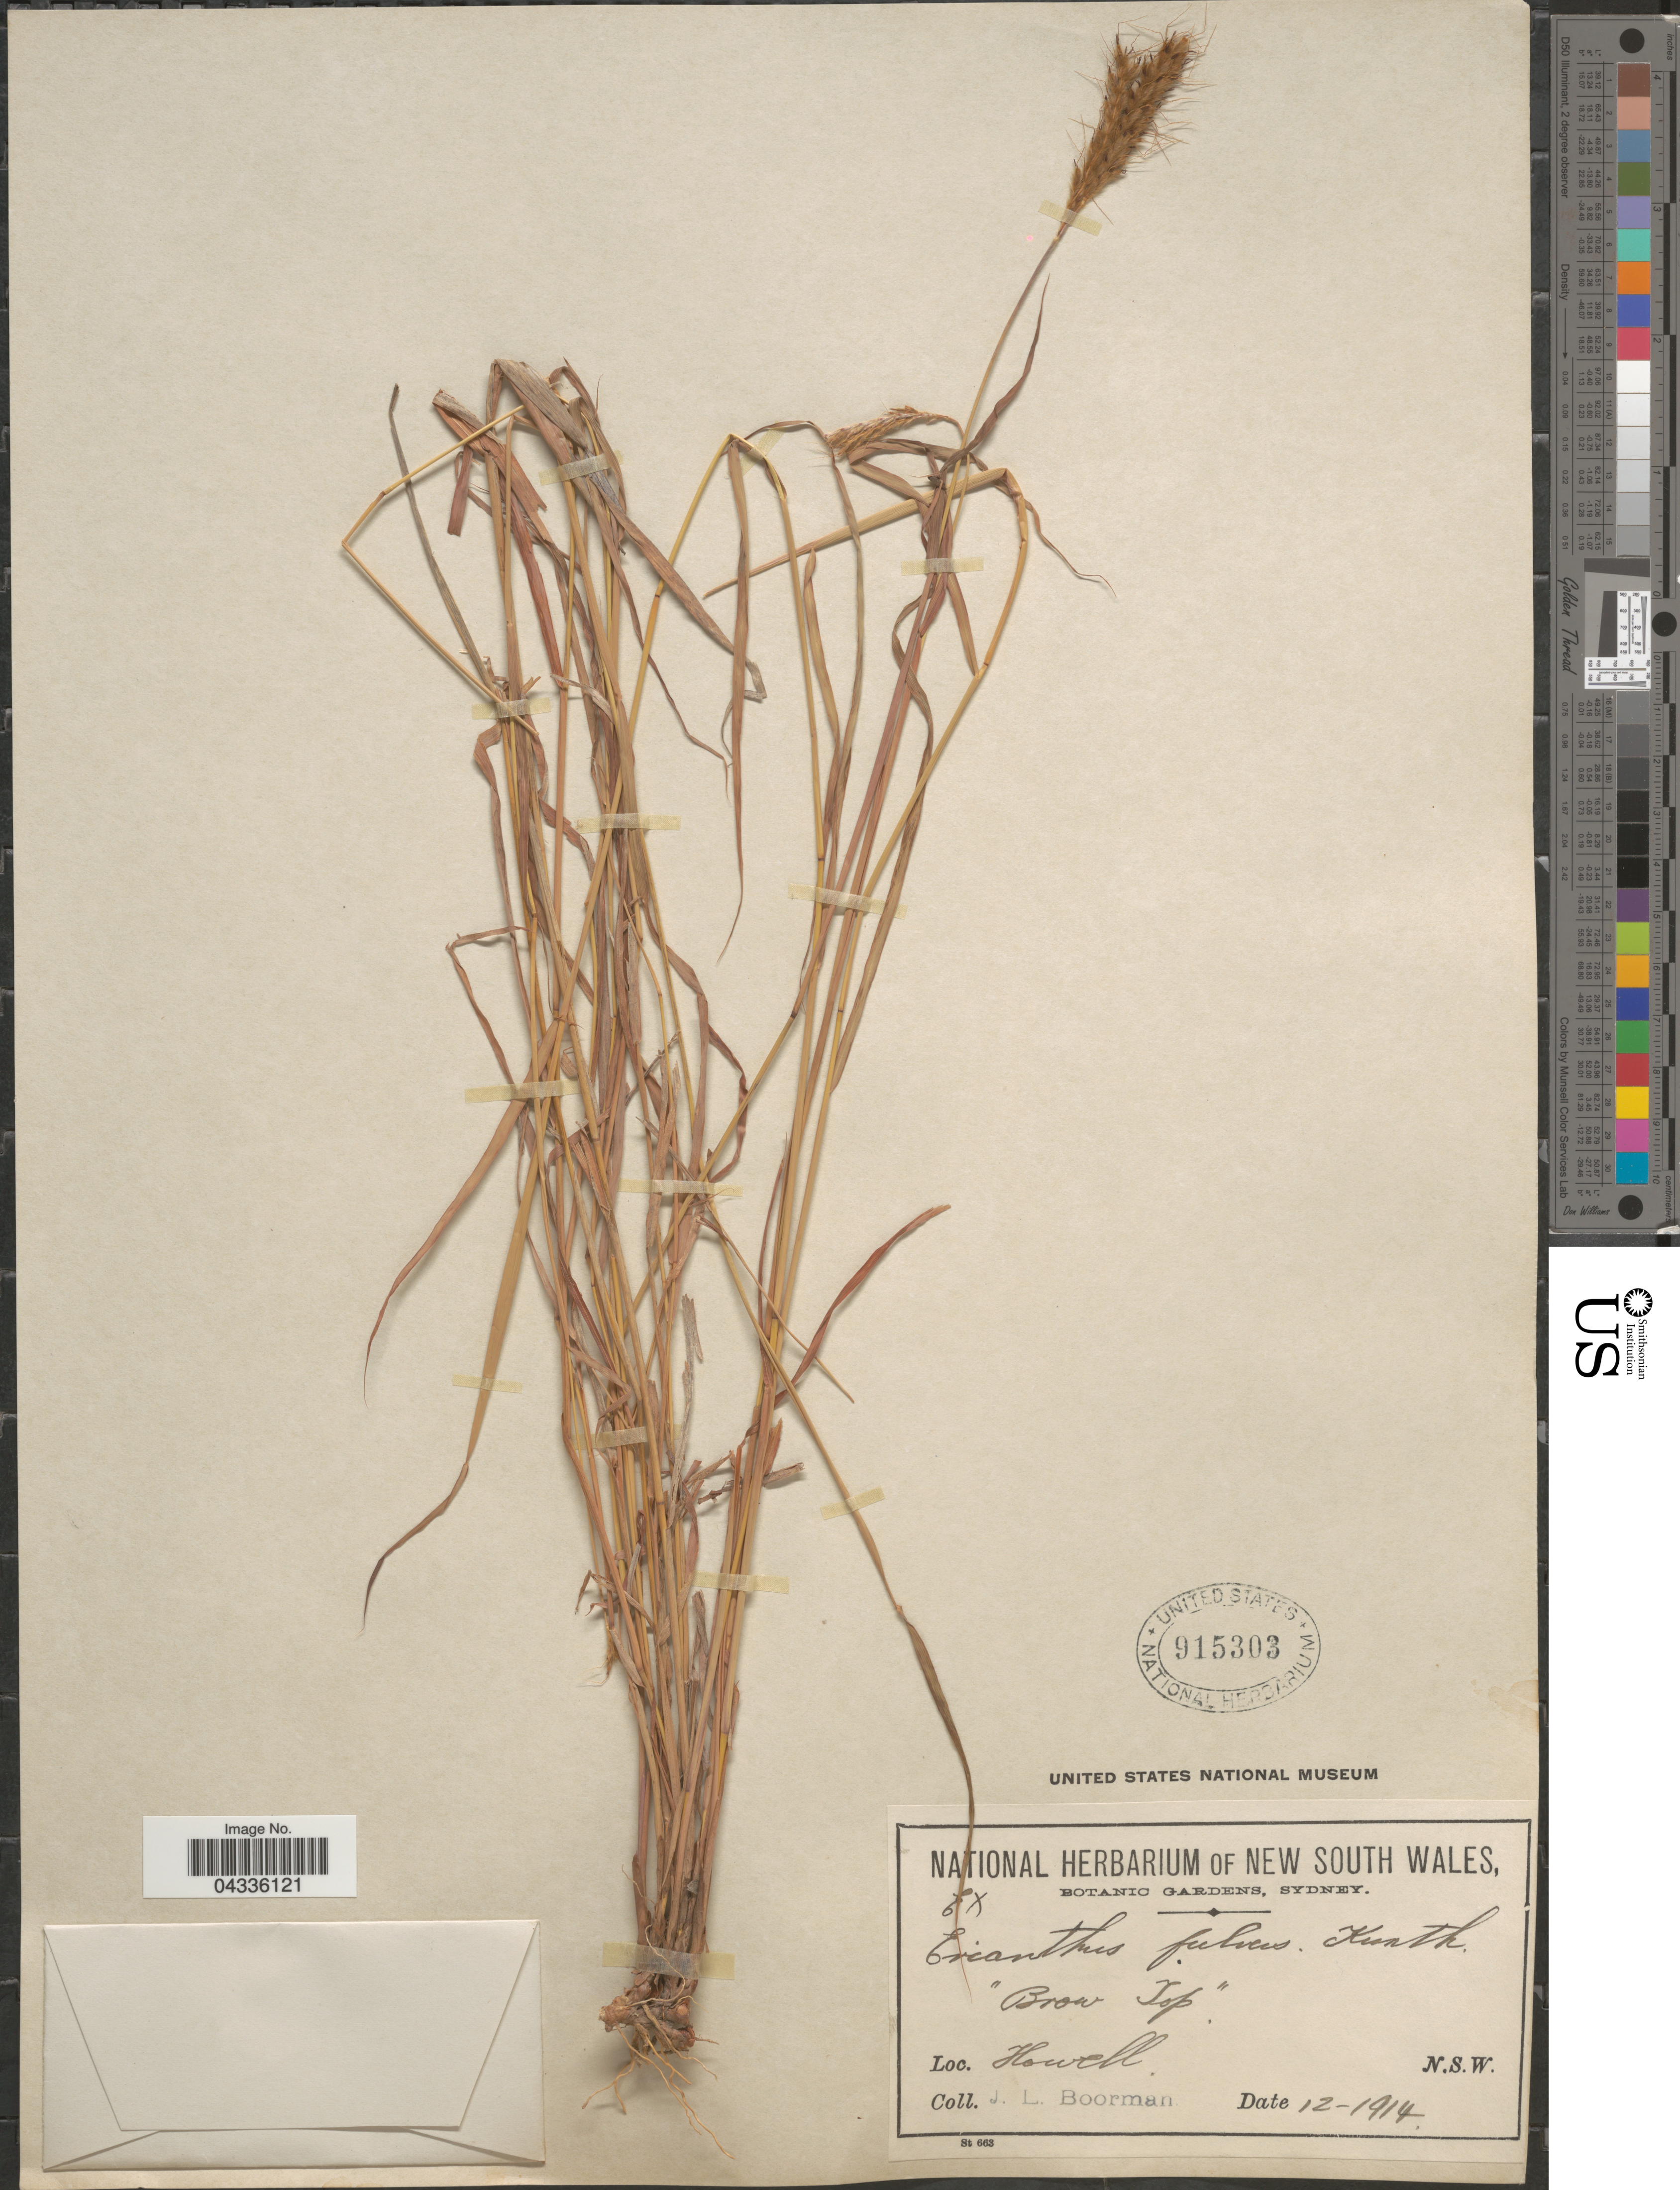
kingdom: Plantae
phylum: Tracheophyta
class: Liliopsida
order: Poales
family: Poaceae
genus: Eulalia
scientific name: Eulalia aurea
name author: (Bory) Kunth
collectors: J. Boorman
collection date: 1914-12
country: Australia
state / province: New South Wales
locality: Brown Top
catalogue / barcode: US 915303